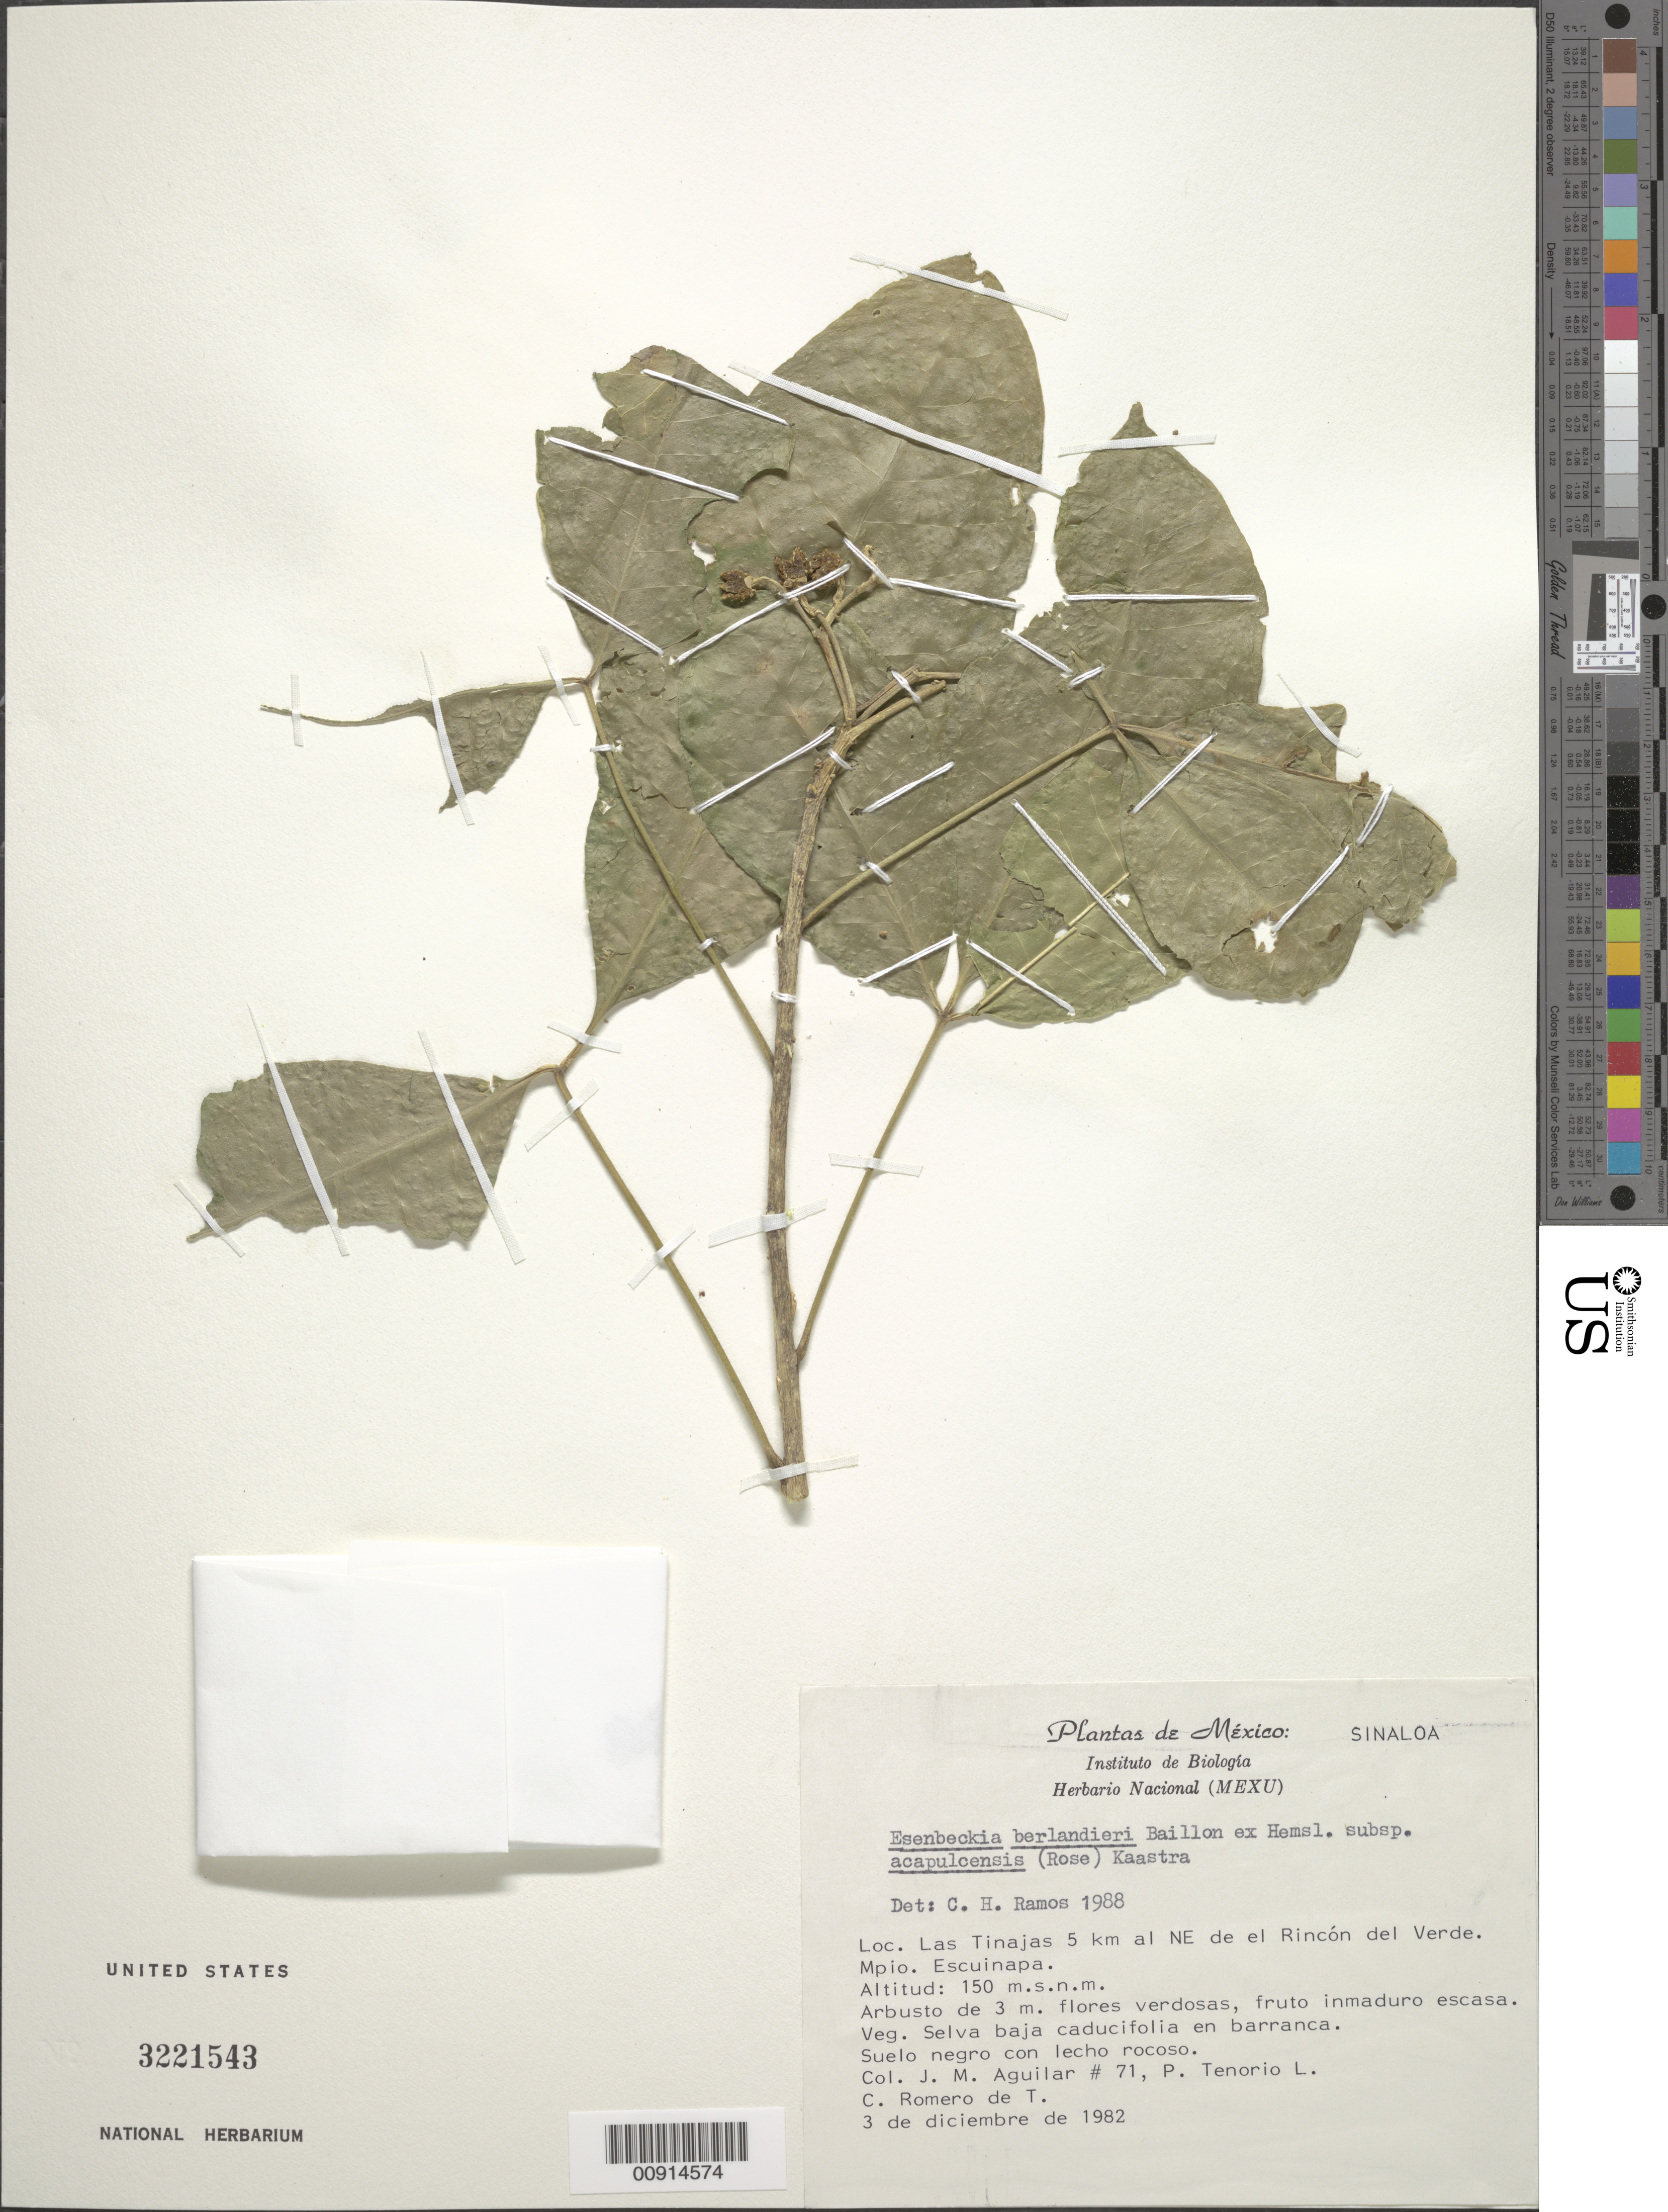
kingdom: Plantae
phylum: Tracheophyta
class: Magnoliopsida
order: Sapindales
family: Rutaceae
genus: Esenbeckia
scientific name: Esenbeckia berlandieri subsp. acapulcensis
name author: (Rose) Kaastra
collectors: J. H. Allison, P. Tenorio L. & C. Romero de T.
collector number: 71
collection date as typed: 03 Dec 1982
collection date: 1982-12-03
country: Mexico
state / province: Sinaloa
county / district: Escuinapa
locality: Las Tinajas 5 km al NE de el Rincón del Verde, Mpio. Escuinapa, Sinaloa.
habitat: Selva baja caducifolia en barranca. Suelo negro con lecho rocoso.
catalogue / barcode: US 3221543